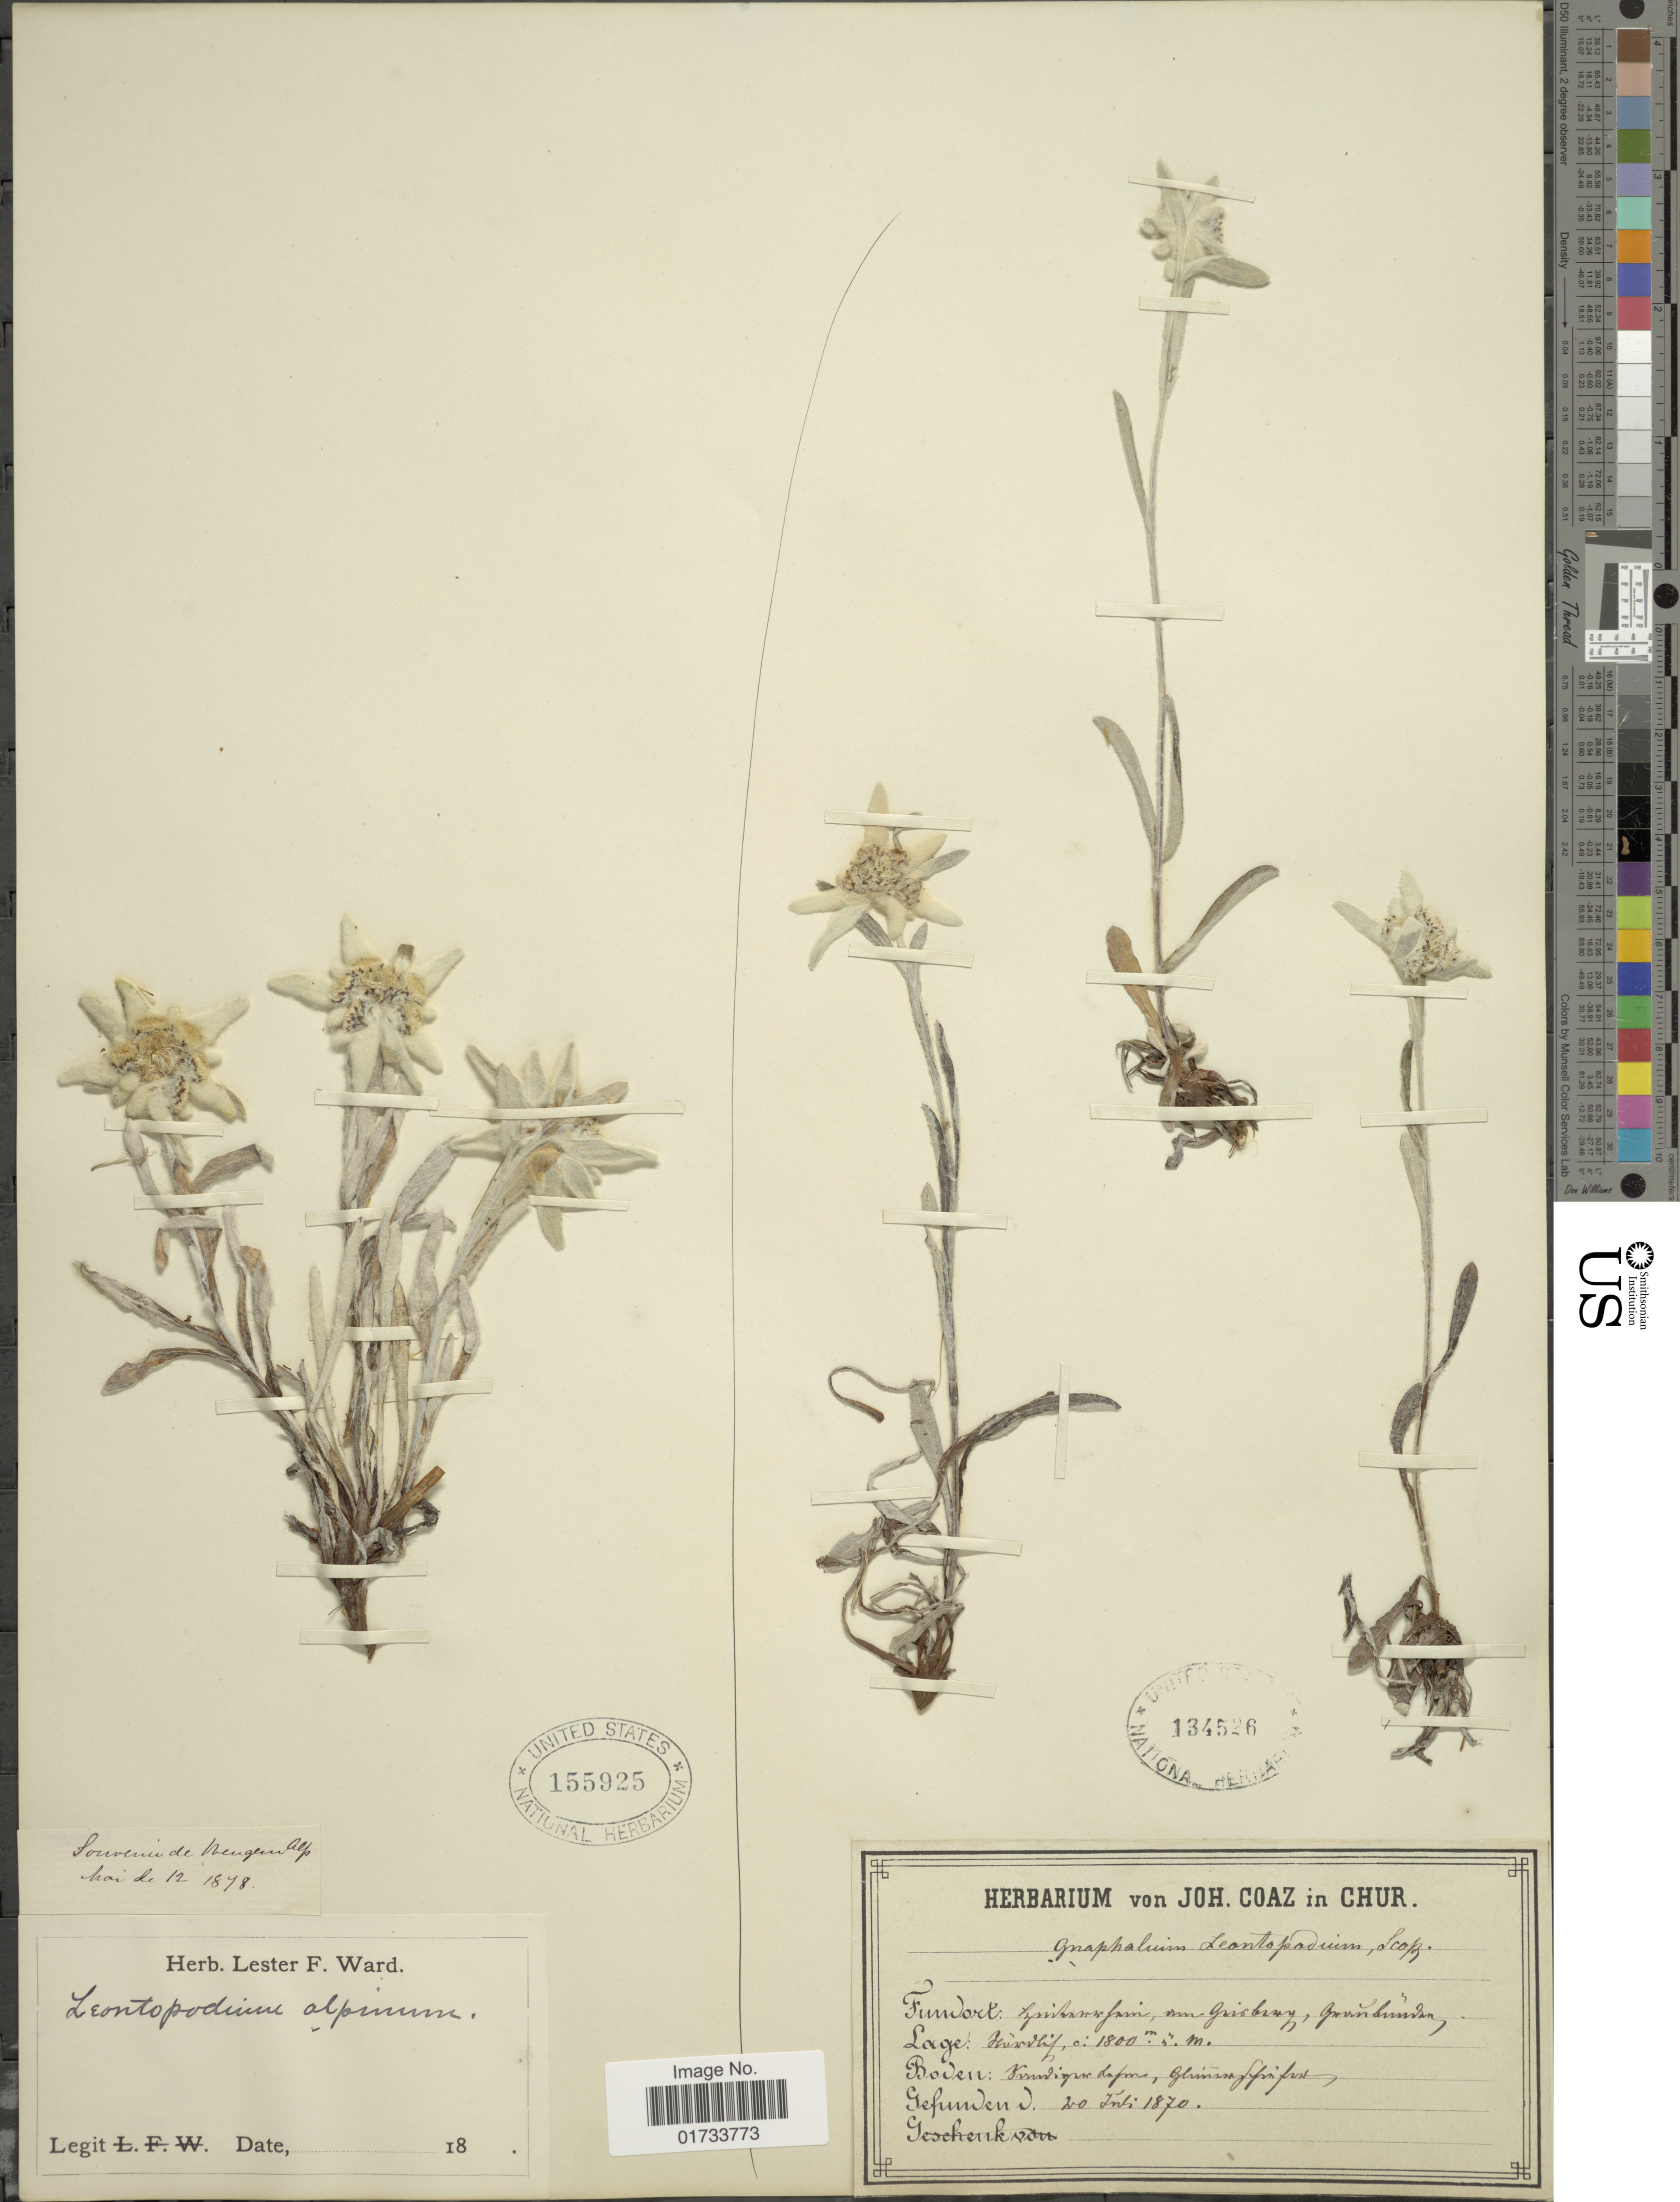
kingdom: Plantae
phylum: Tracheophyta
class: Magnoliopsida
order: Asterales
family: Asteraceae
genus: Leontopodium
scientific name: Leontopodium alpinum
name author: Cass.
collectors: ex herb. Lester F. Ward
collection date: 1878-05-12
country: Switzerland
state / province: Bern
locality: Souvenui de Wengen Alp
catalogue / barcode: US 155925